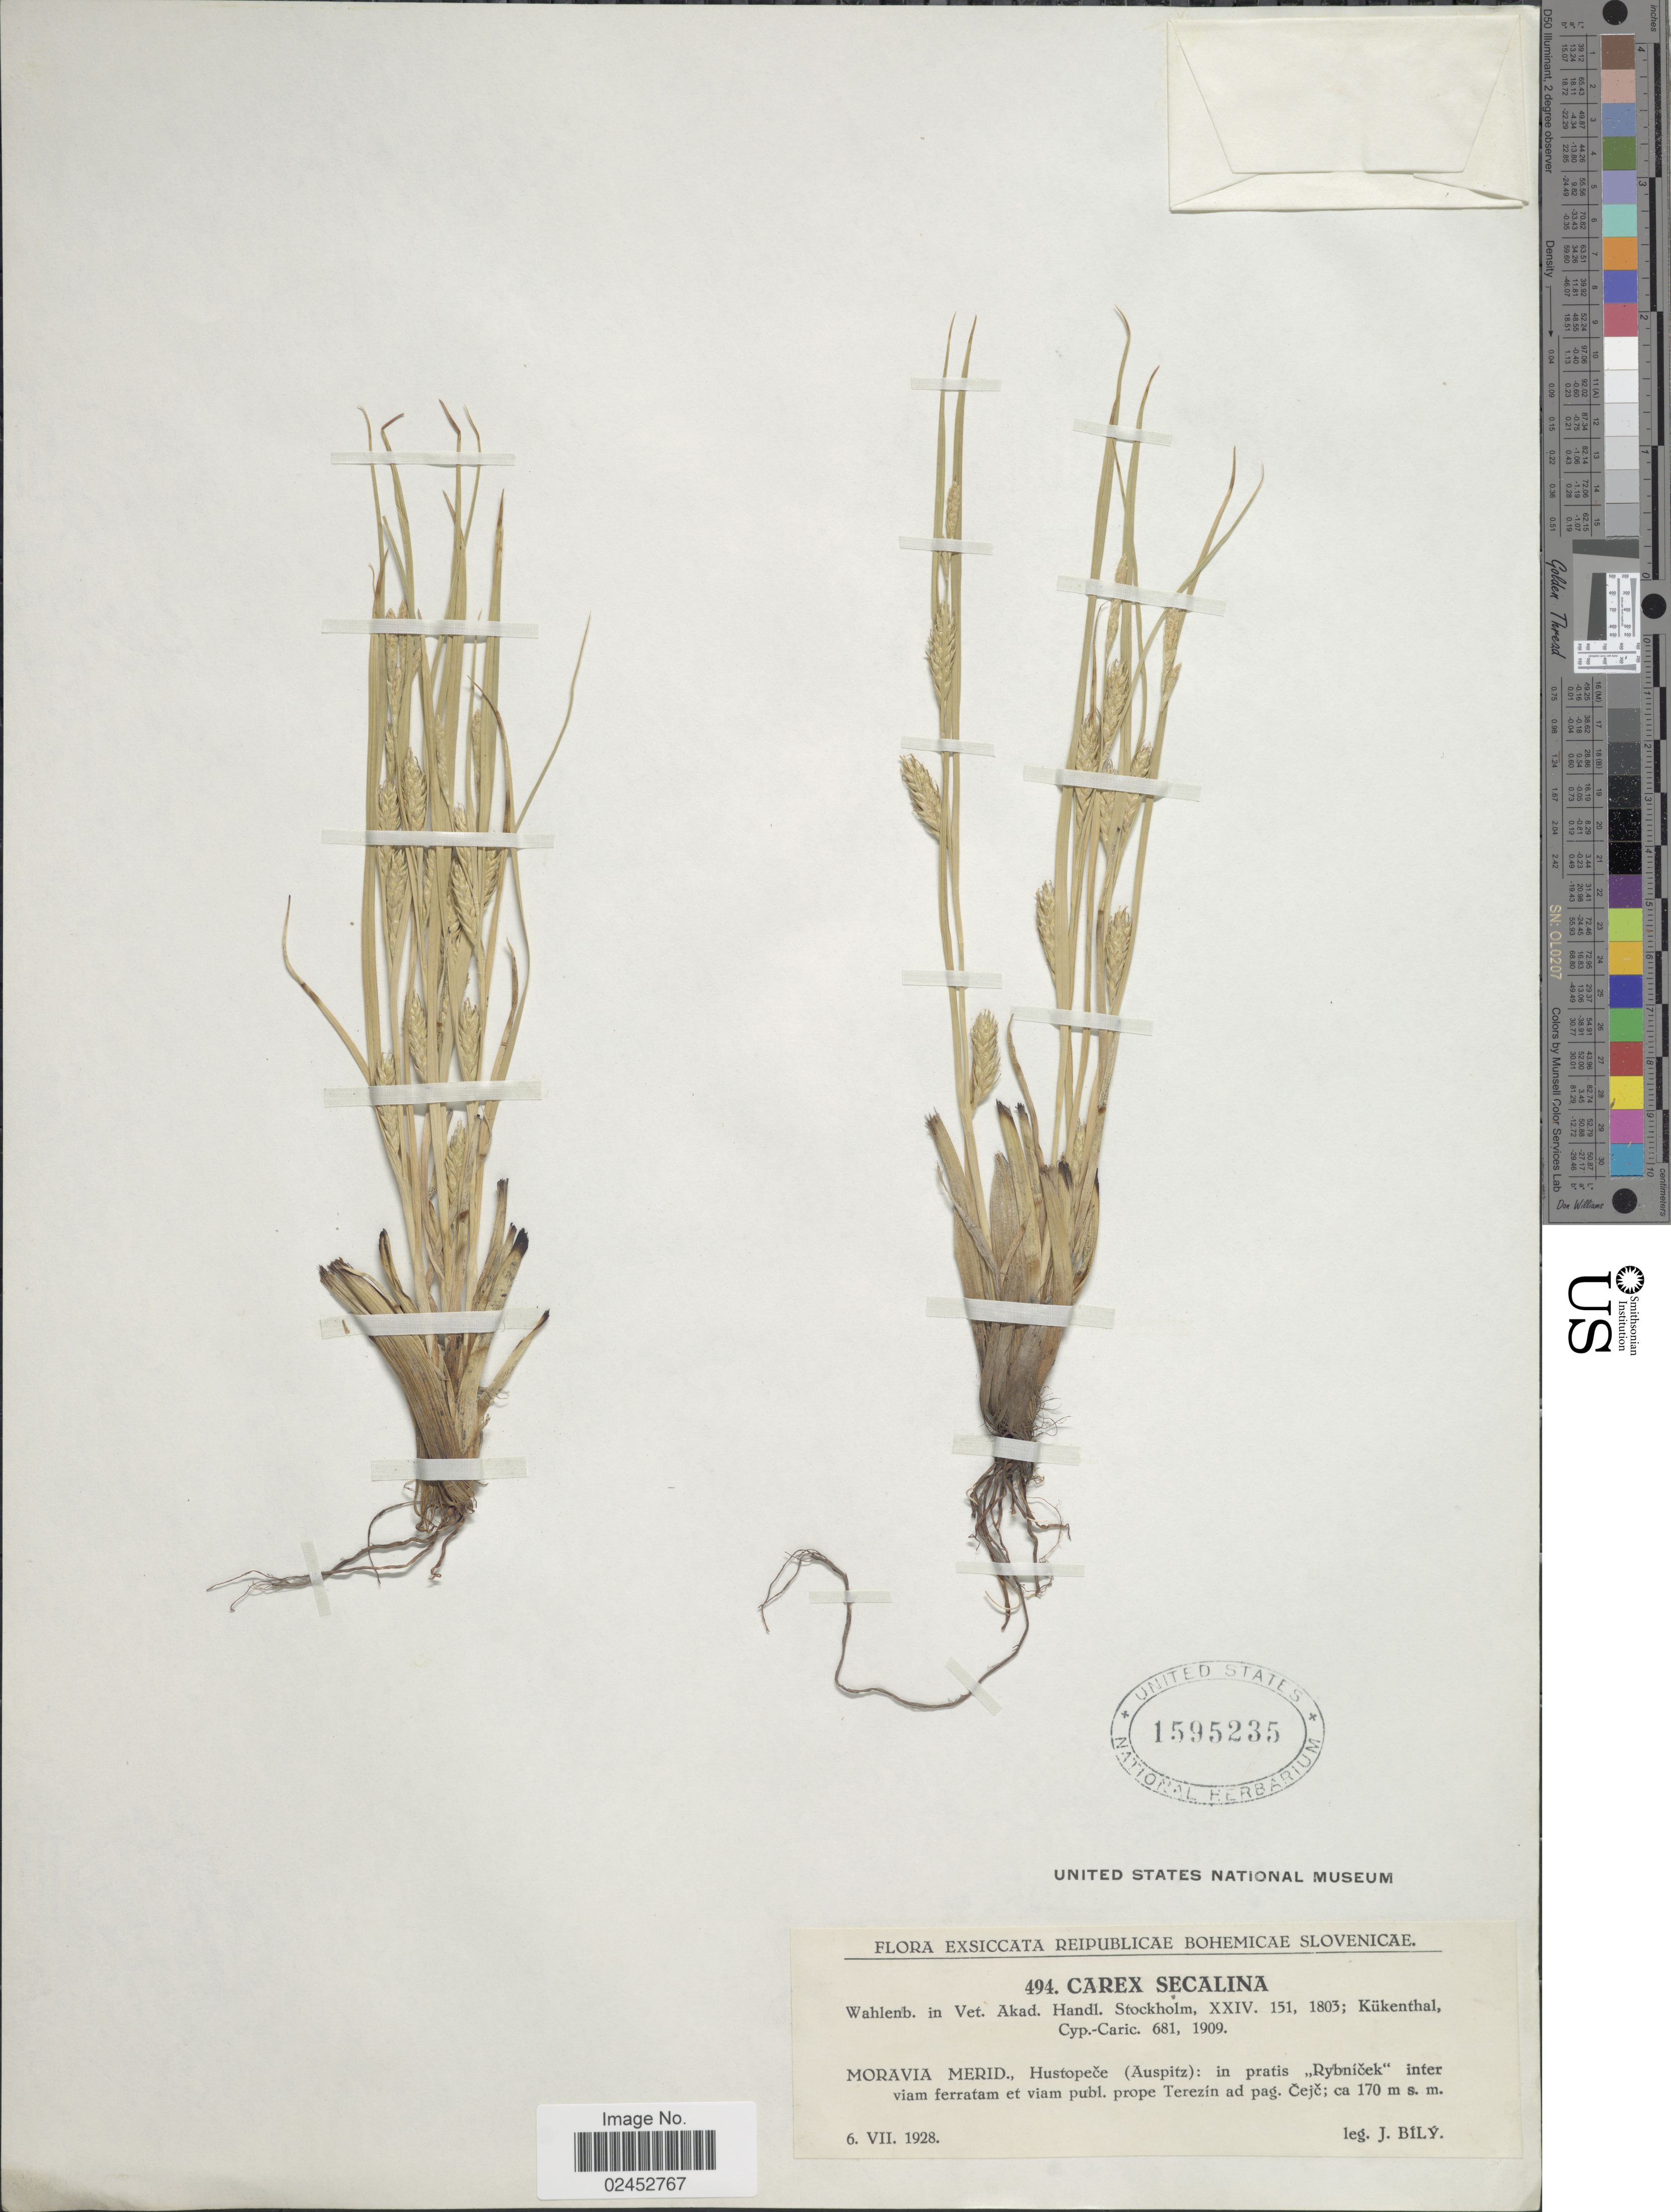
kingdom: Plantae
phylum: Tracheophyta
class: Liliopsida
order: Poales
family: Cyperaceae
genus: Carex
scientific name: Carex secalina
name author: Willd. ex Wahlenb.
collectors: J. Bílý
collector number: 494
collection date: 1928-07-06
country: Czechia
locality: Reipublicae Bohemicae Slovenicae, Moravia Merid., Hustopece (Auspitz): in pratis "Rybnicek"inter viam ferratam et viam publ. prope Terezin ad pag. Cejc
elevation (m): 170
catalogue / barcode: US 1595235